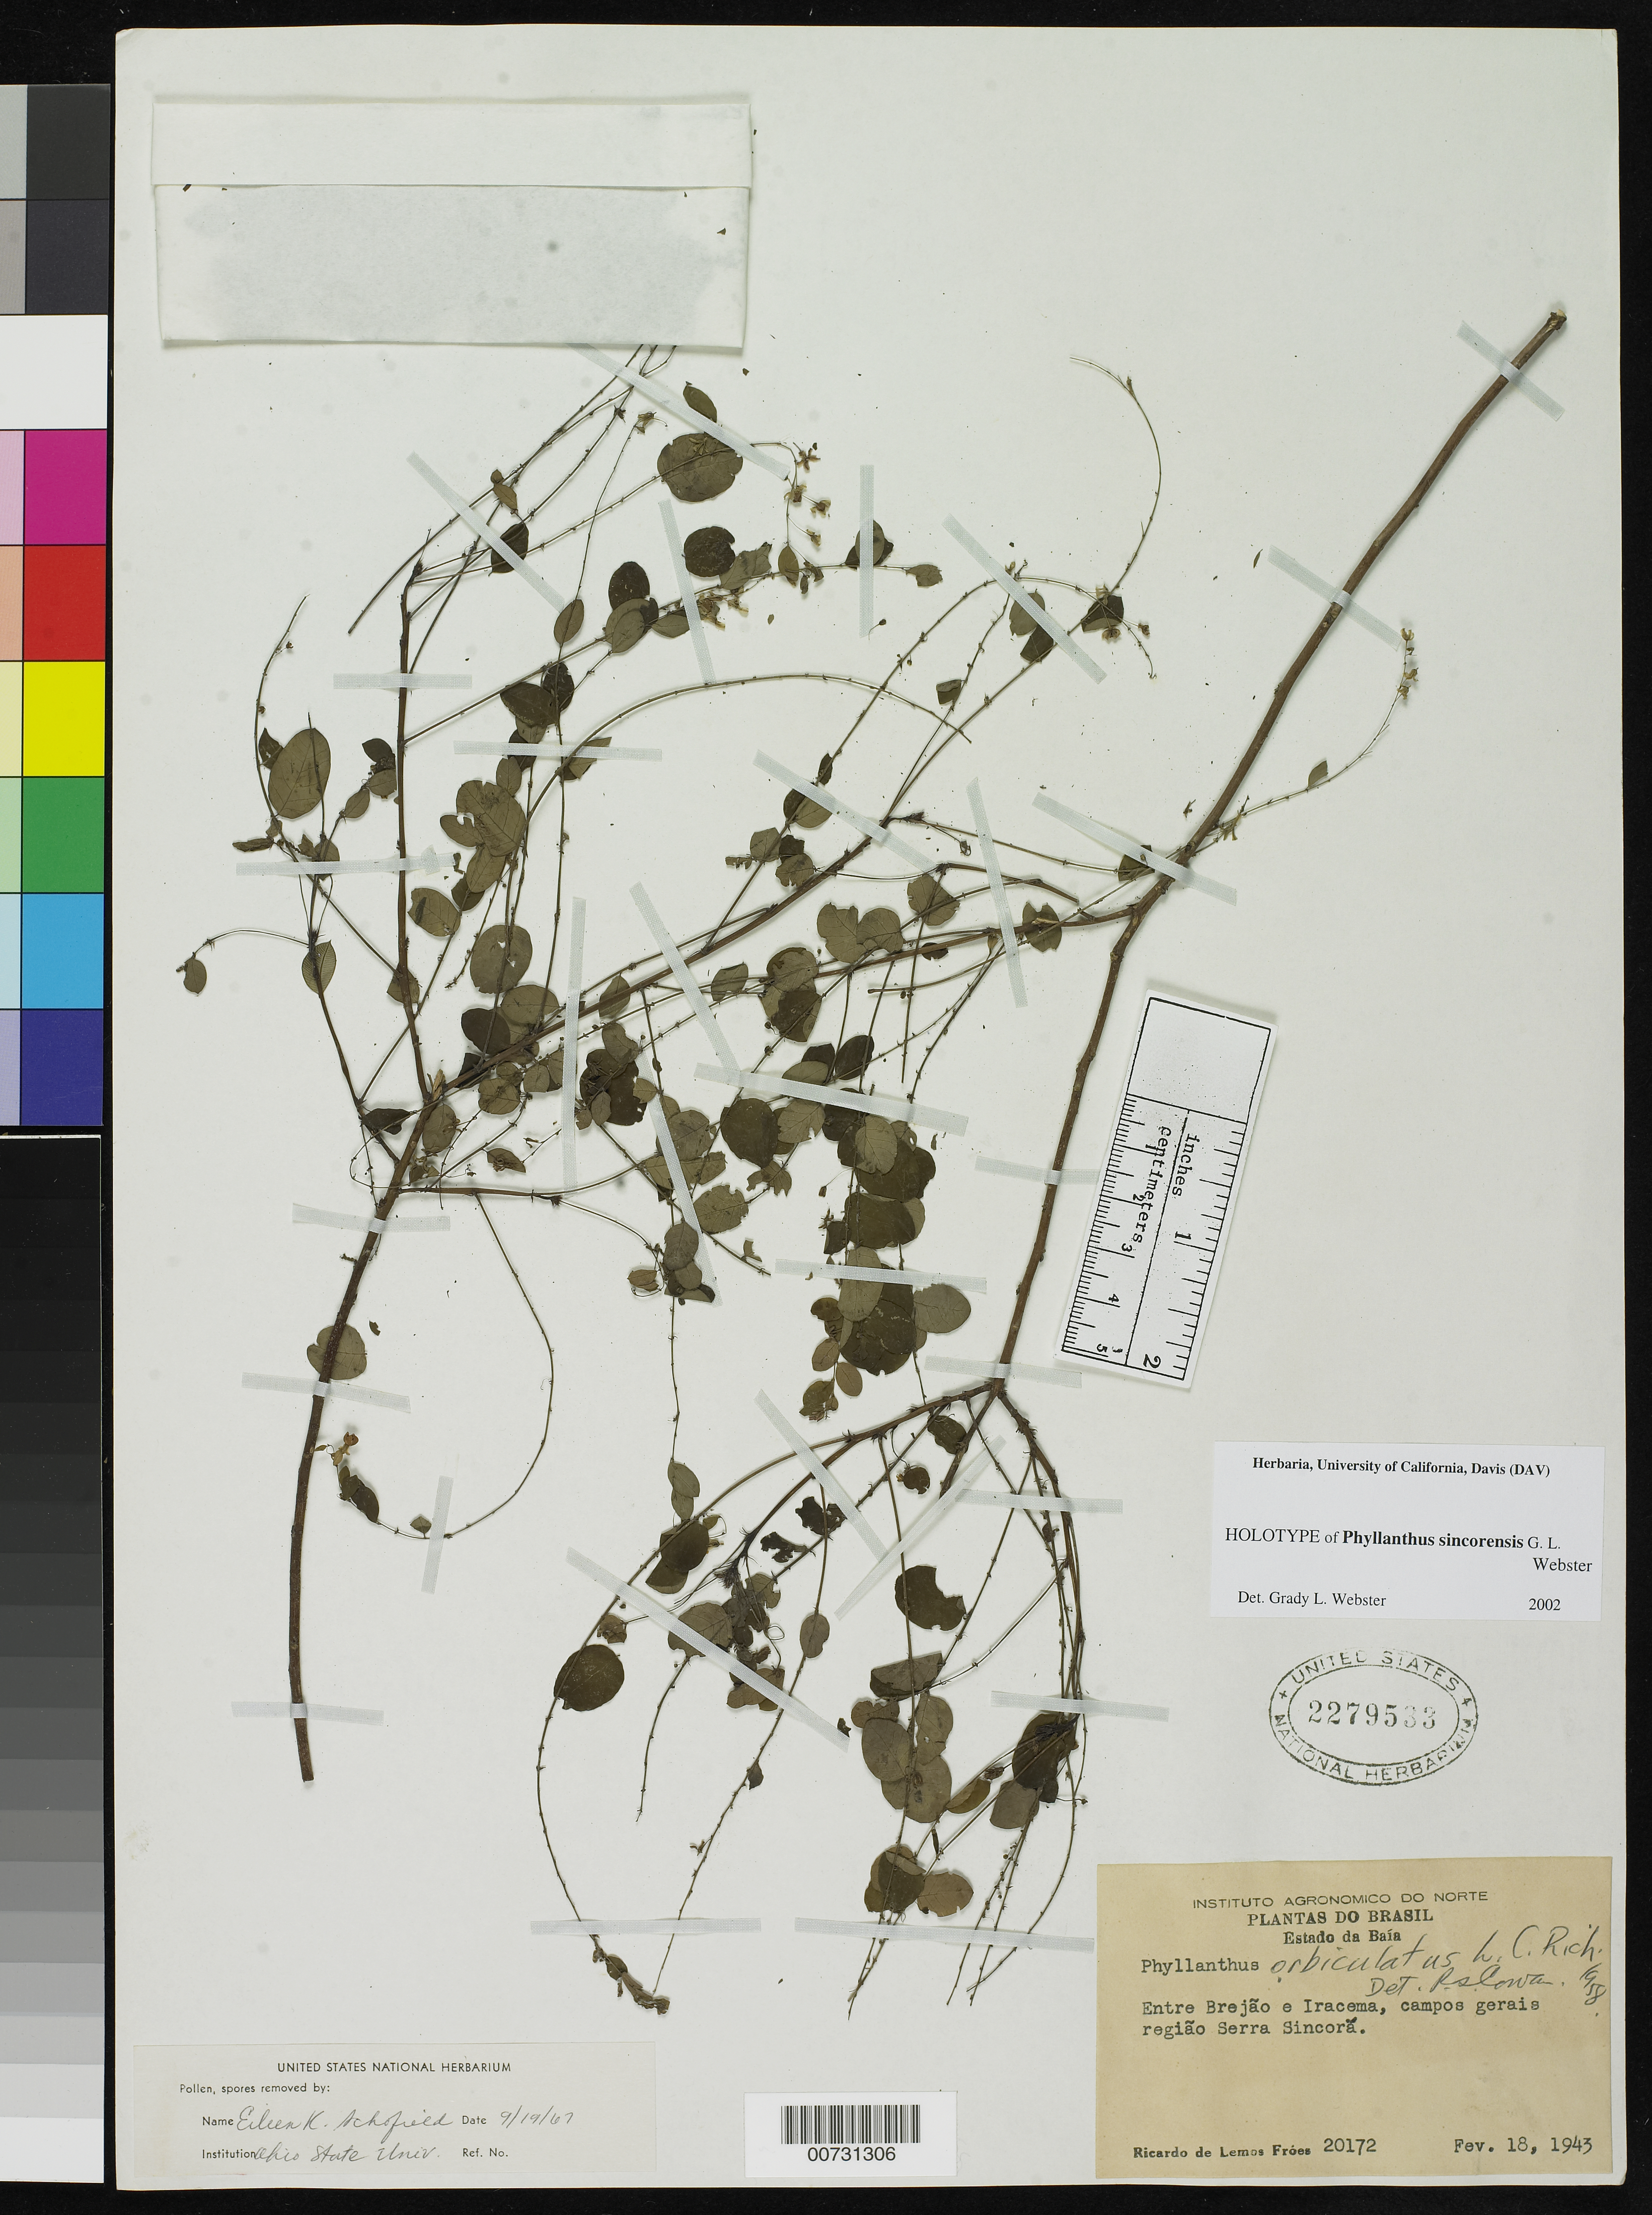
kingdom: Plantae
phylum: Tracheophyta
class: Magnoliopsida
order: Malpighiales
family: Phyllanthaceae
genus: Phyllanthus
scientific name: Phyllanthus sincorensis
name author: G.L. Webster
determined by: Webster, Grady L.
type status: Holotype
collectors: R. L. Fróes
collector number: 20172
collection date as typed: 18 Feb 1943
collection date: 1943-02-18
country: Brazil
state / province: Bahia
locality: Entre Brejão e Iracema, campos gerais região Serra Sincorá.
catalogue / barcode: US 2279533